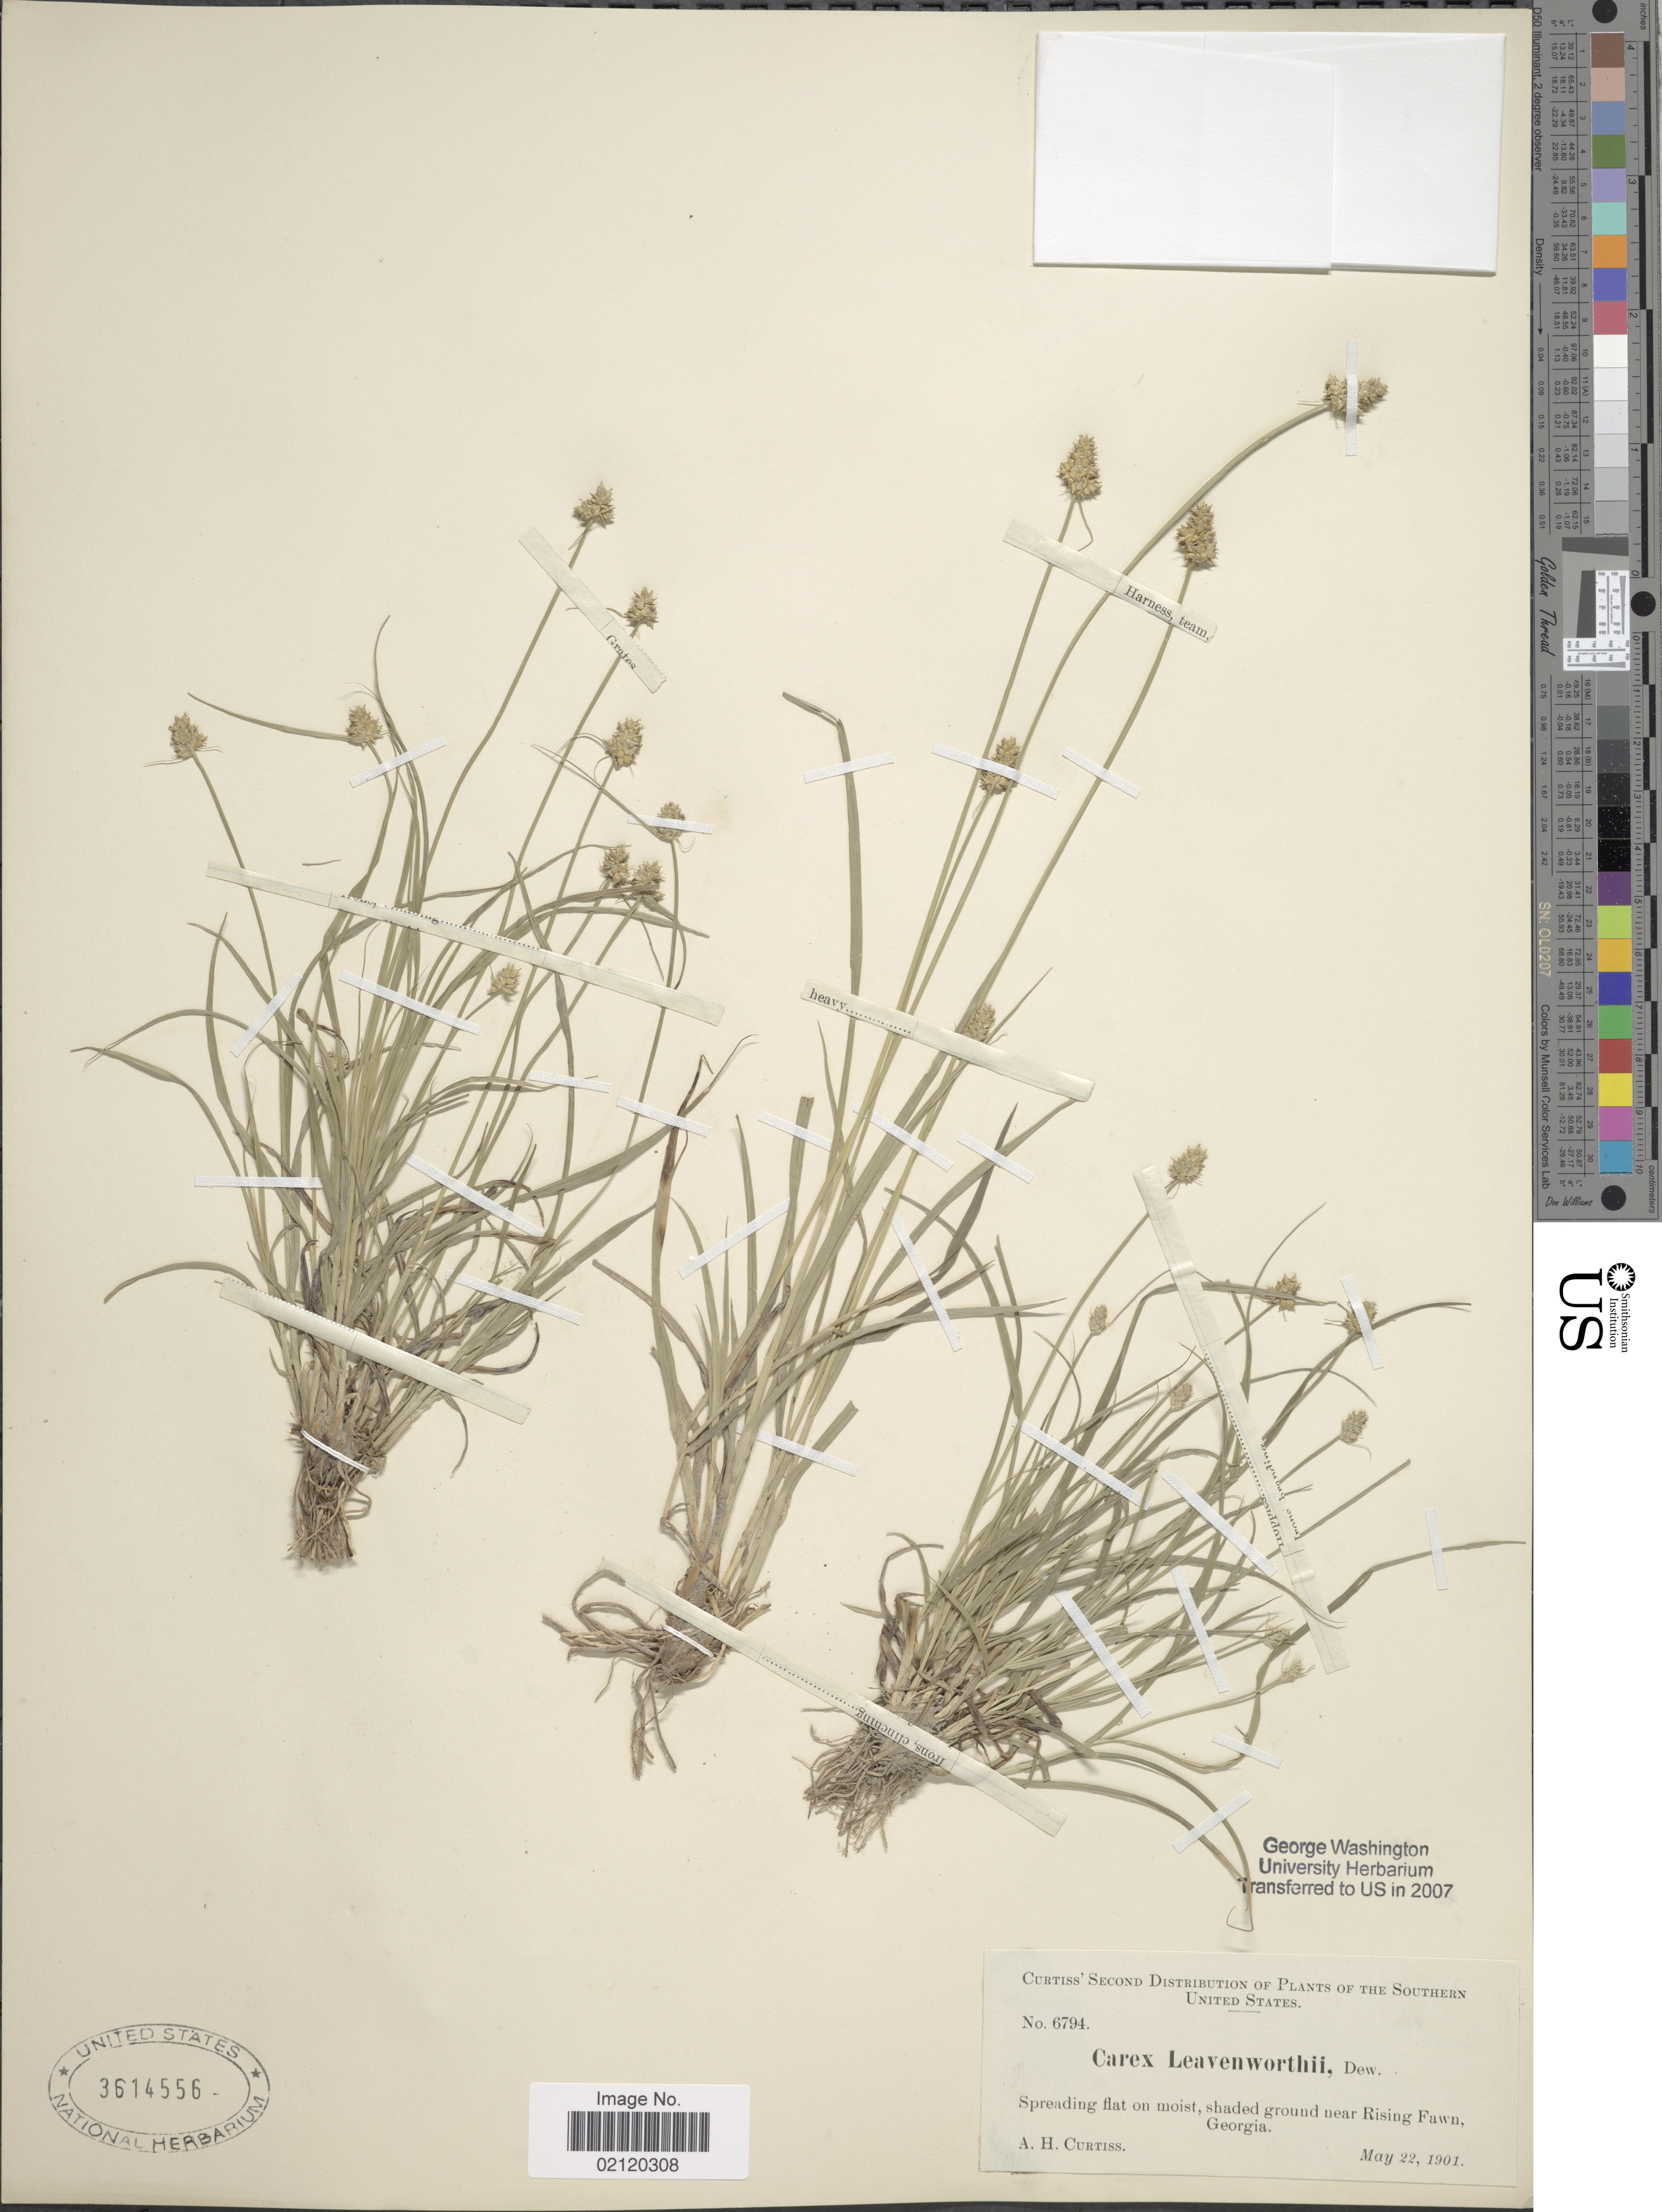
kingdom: Plantae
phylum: Tracheophyta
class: Liliopsida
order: Poales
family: Cyperaceae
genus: Carex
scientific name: Carex leavenworthii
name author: Dewey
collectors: A. H. Curtiss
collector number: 6794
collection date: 1901-05-22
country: United States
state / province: Georgia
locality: Spreading flat on moist, shaded ground near Rising Fawn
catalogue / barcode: US 3614556